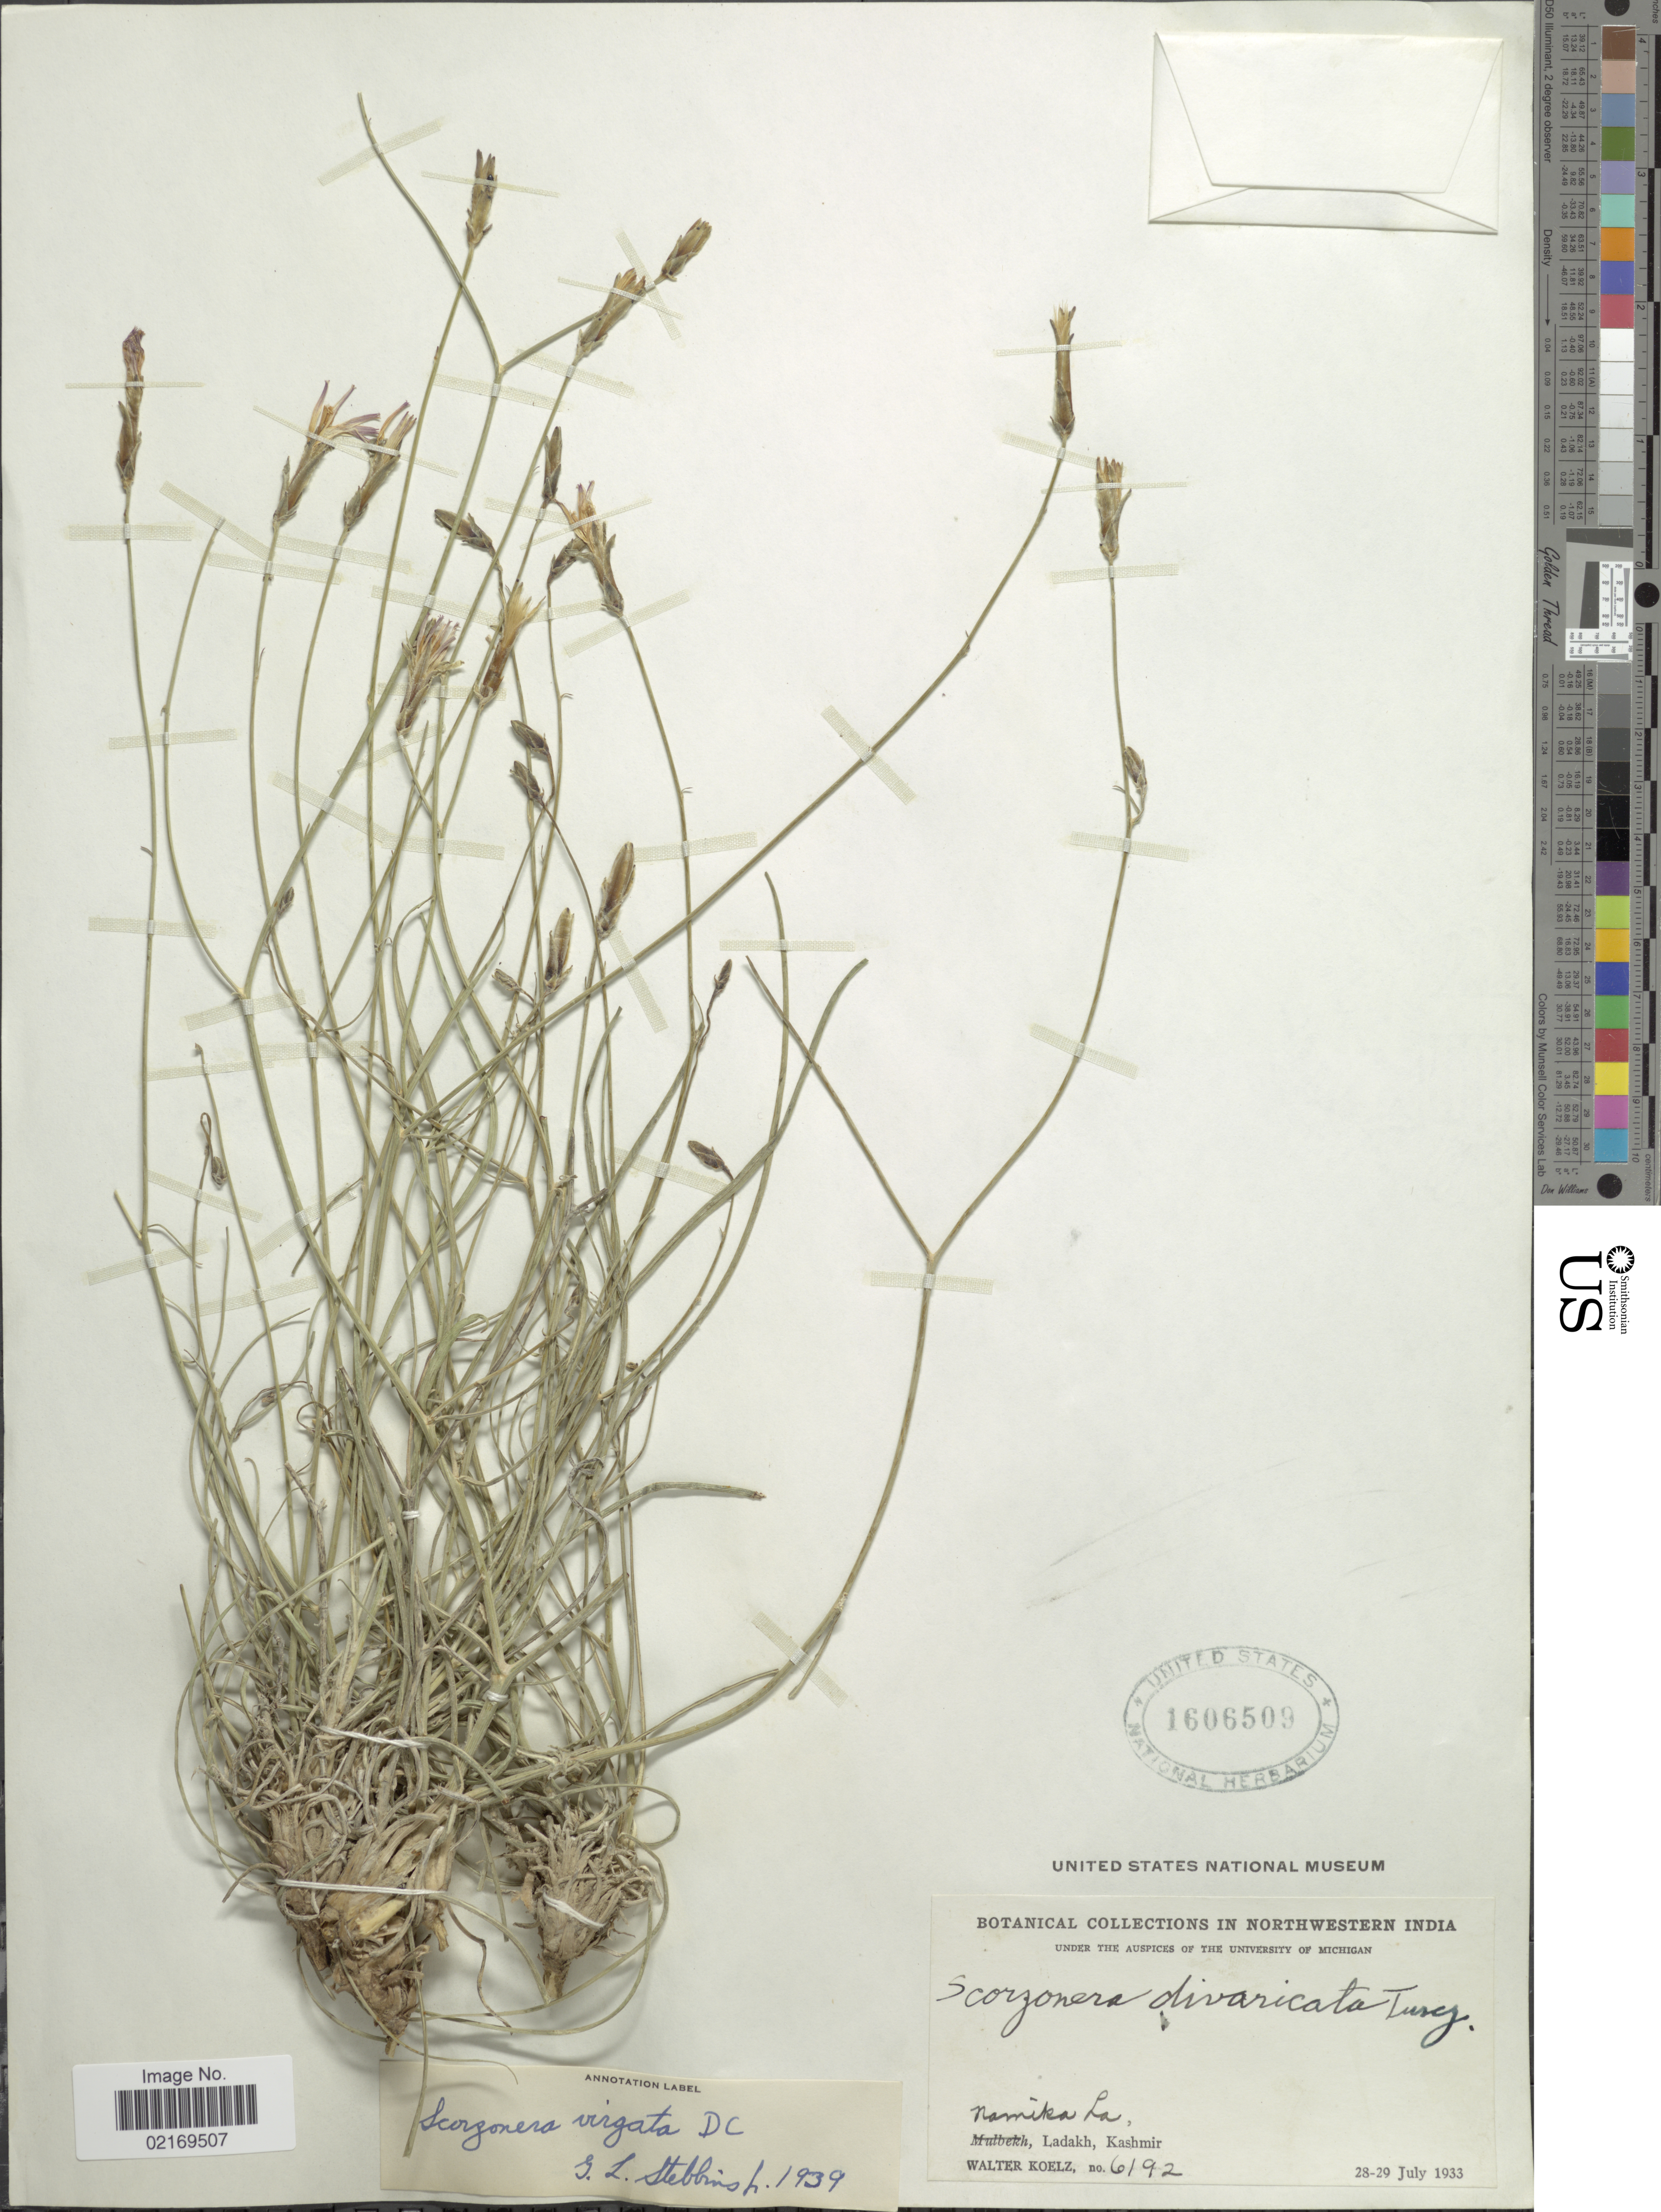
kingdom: Plantae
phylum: Tracheophyta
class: Magnoliopsida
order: Asterales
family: Asteraceae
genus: Scorzonera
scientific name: Scorzonera virgata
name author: DC.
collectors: W. N. Koelz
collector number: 6192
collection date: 1933-07-28/1933-07-29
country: India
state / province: Jammu and Kashmir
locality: Northwestern India, Namika La, Ladakh, Kasmir.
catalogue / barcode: US 1606509